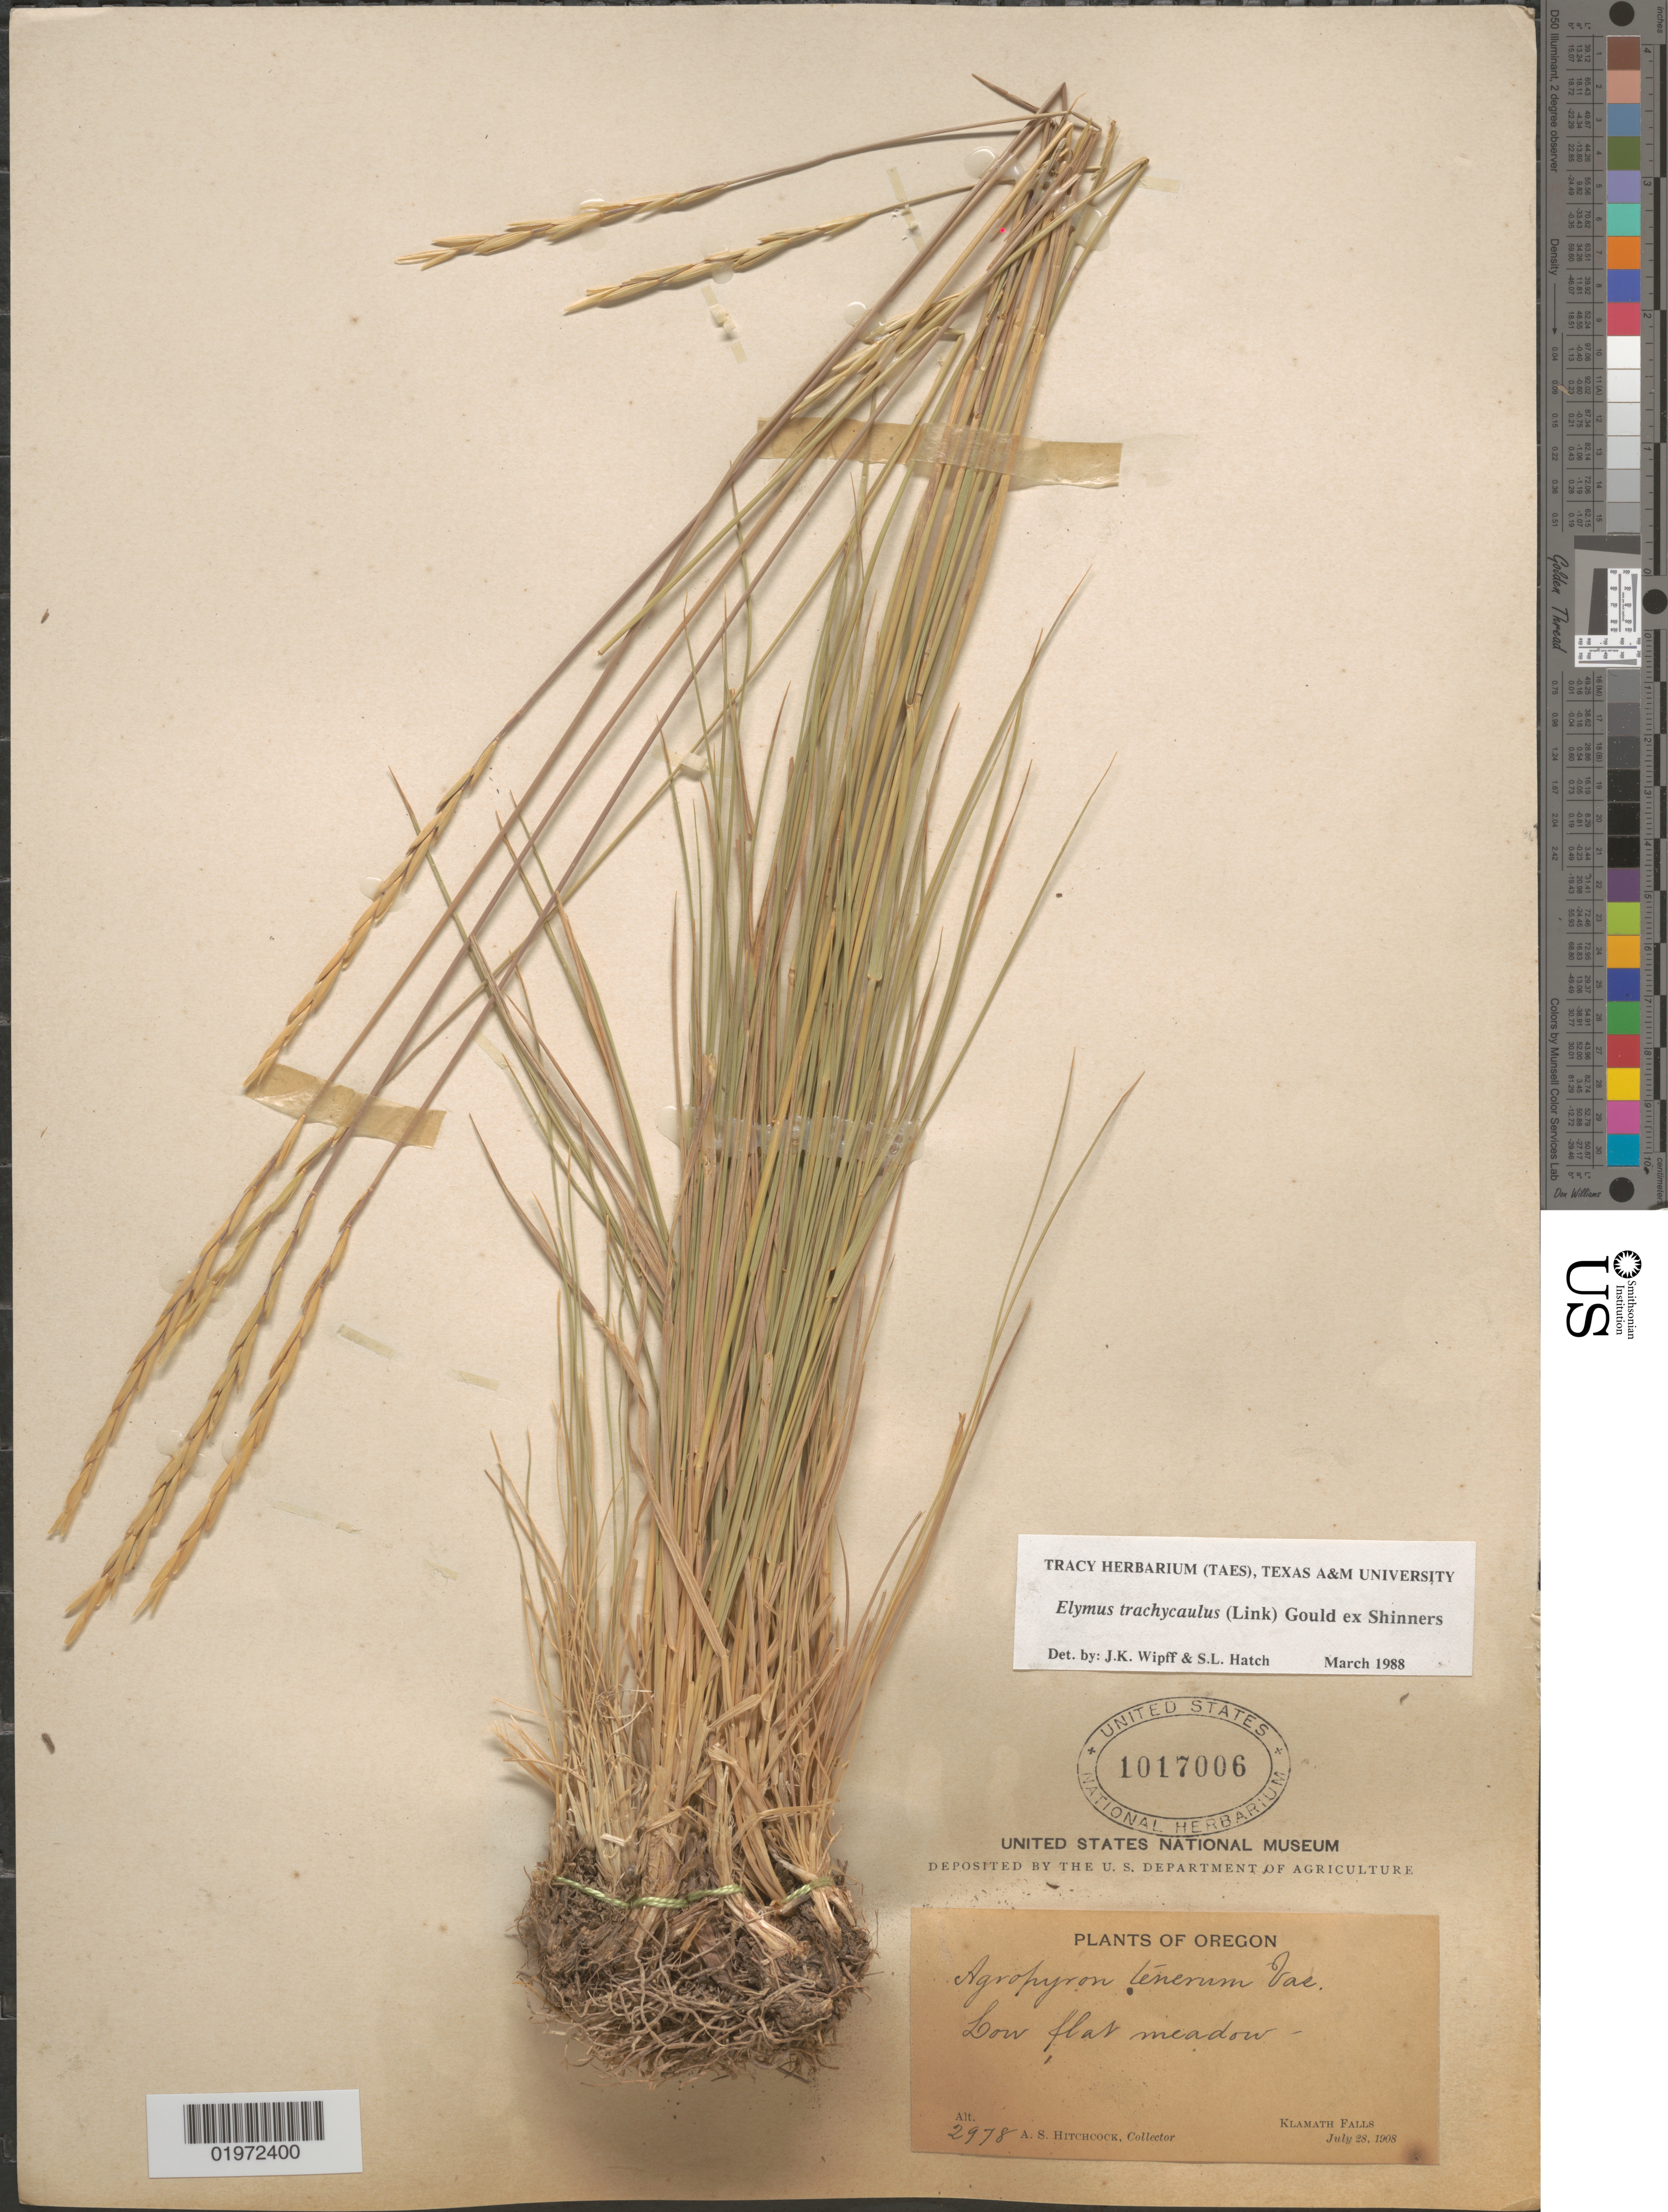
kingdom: Plantae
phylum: Tracheophyta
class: Liliopsida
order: Poales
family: Poaceae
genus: Elymus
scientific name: Elymus trachycaulus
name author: (Link) Gould ex Shinners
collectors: A. S. Hitchcock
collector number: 2978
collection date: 1908-07-28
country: United States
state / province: Oregon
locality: Low flat meadow. Klamath Falls.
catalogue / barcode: US 1017006